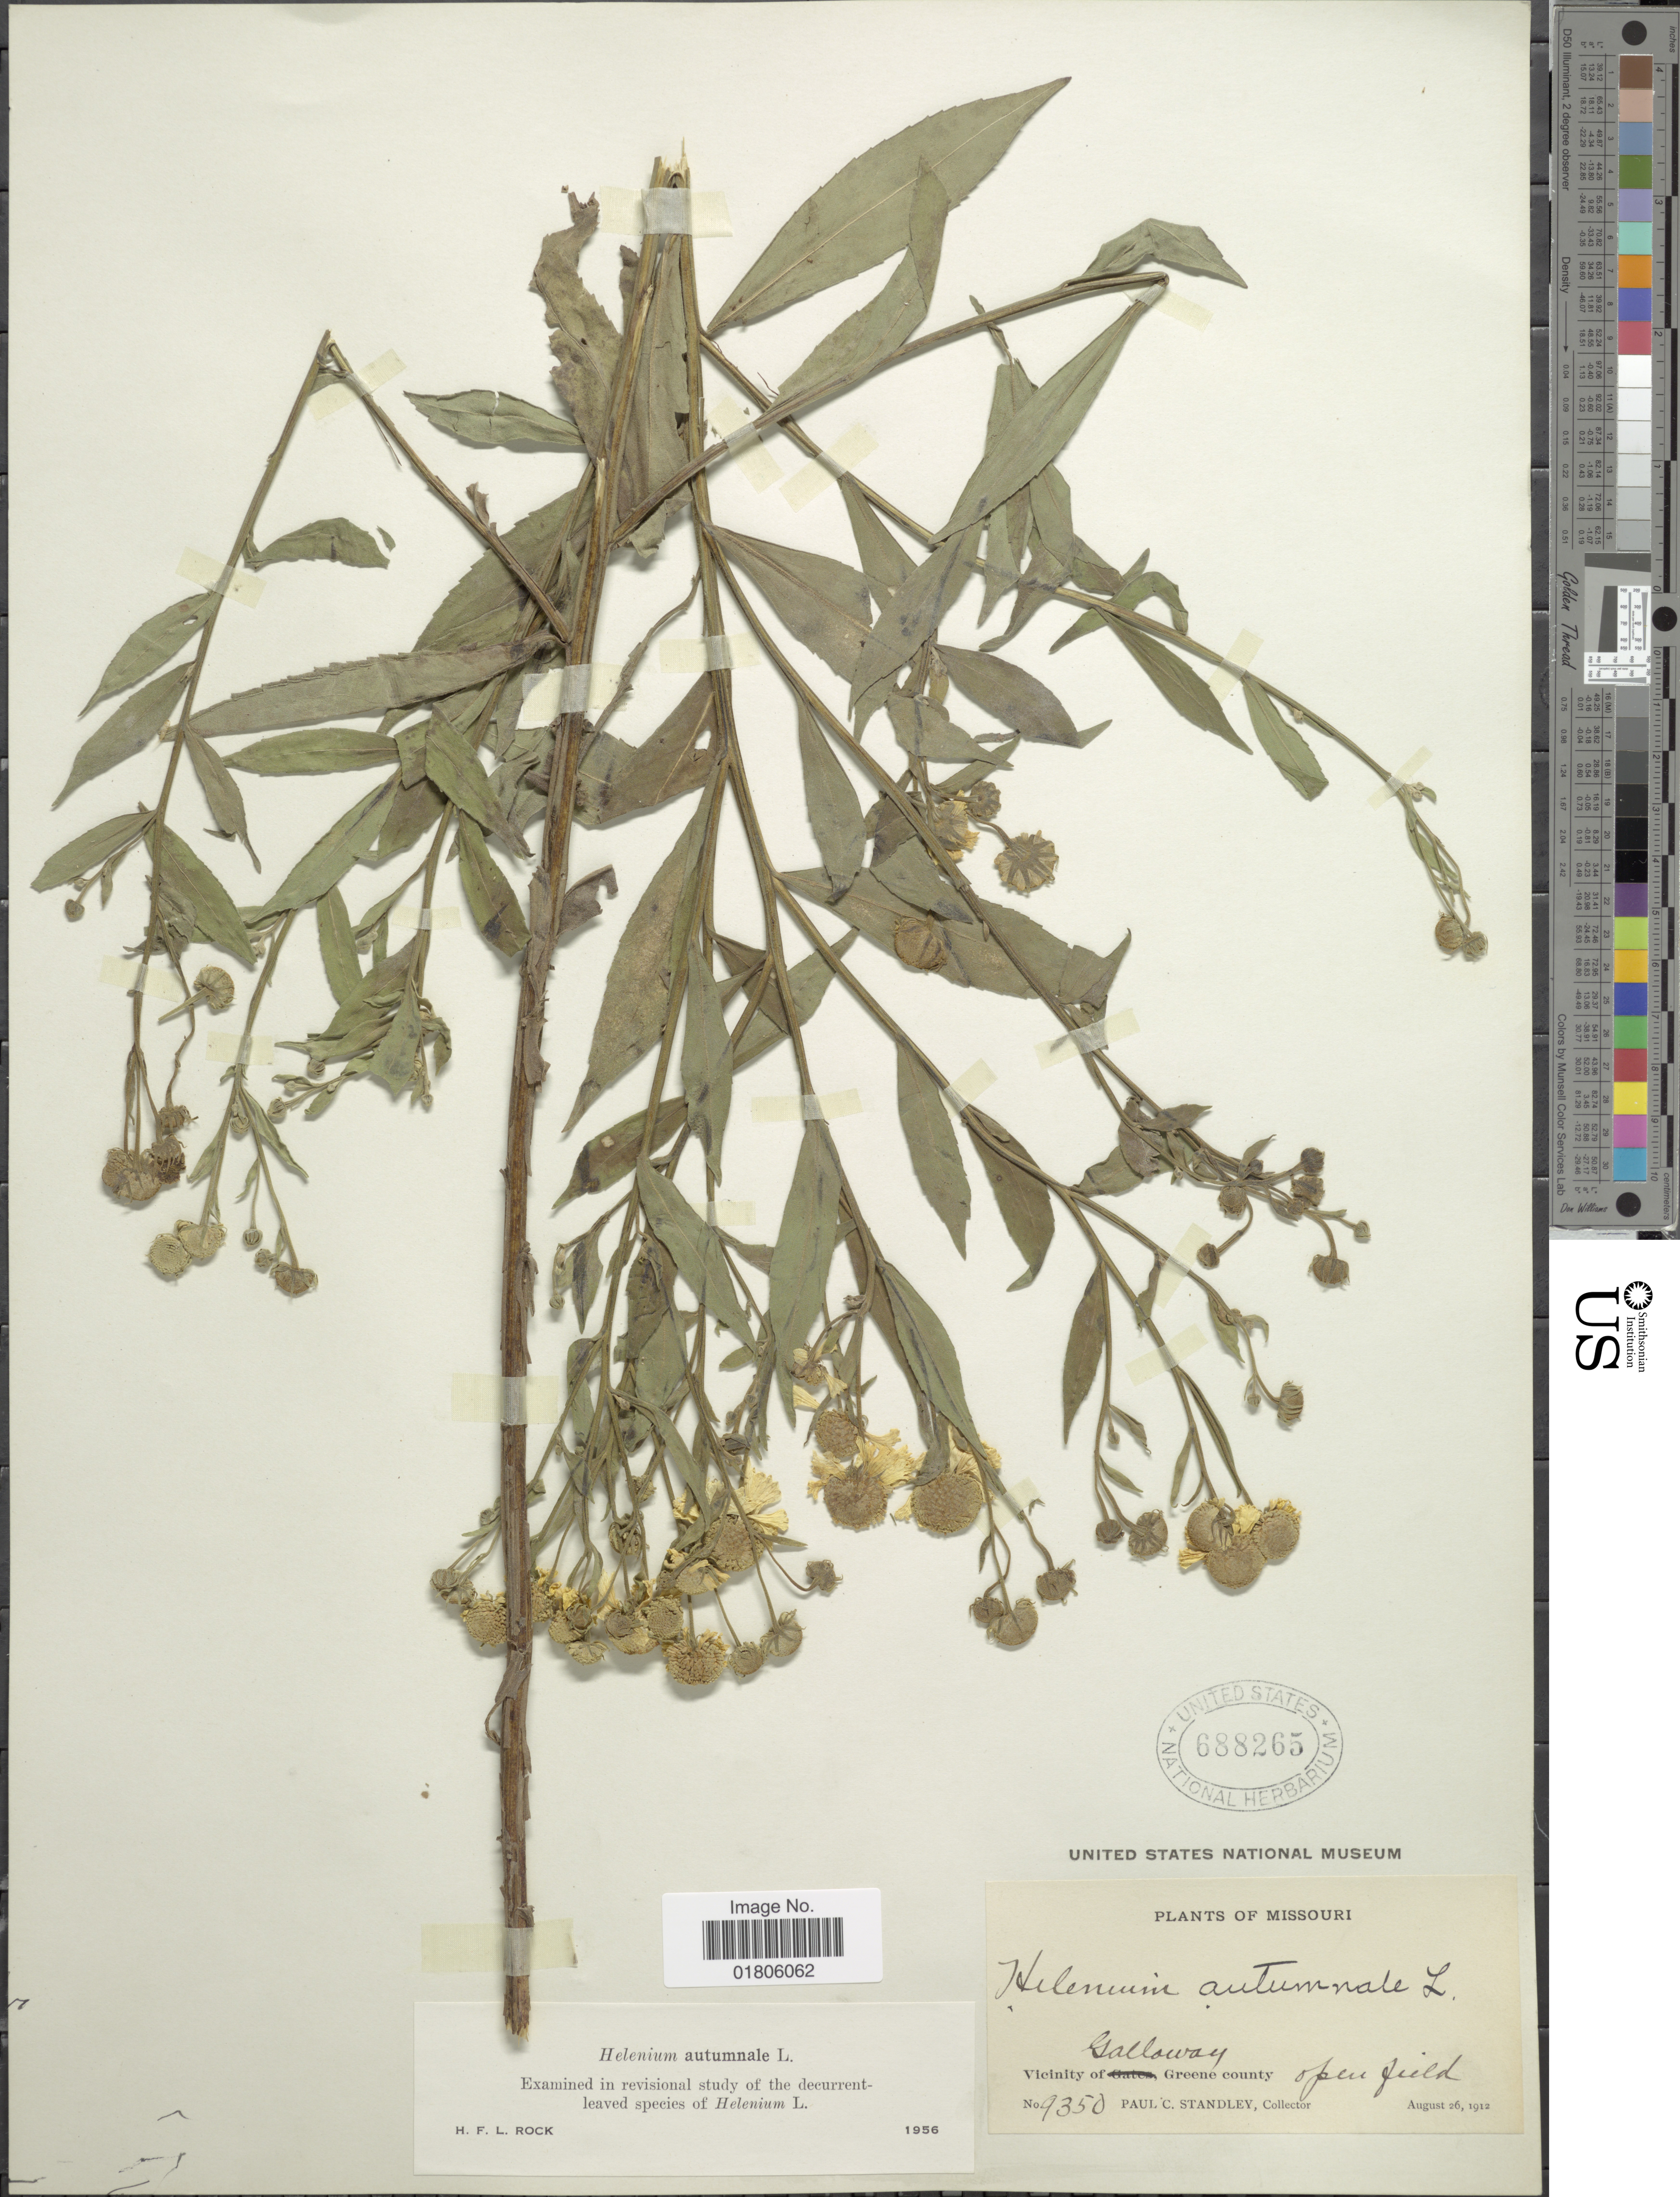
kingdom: Plantae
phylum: Tracheophyta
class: Magnoliopsida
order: Asterales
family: Asteraceae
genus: Helenium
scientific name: Helenium autumnale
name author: L.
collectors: P. C. Standley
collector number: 9350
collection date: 1912-08-26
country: United States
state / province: Missouri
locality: Viciniy of Galloway Greene County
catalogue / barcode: US 688265